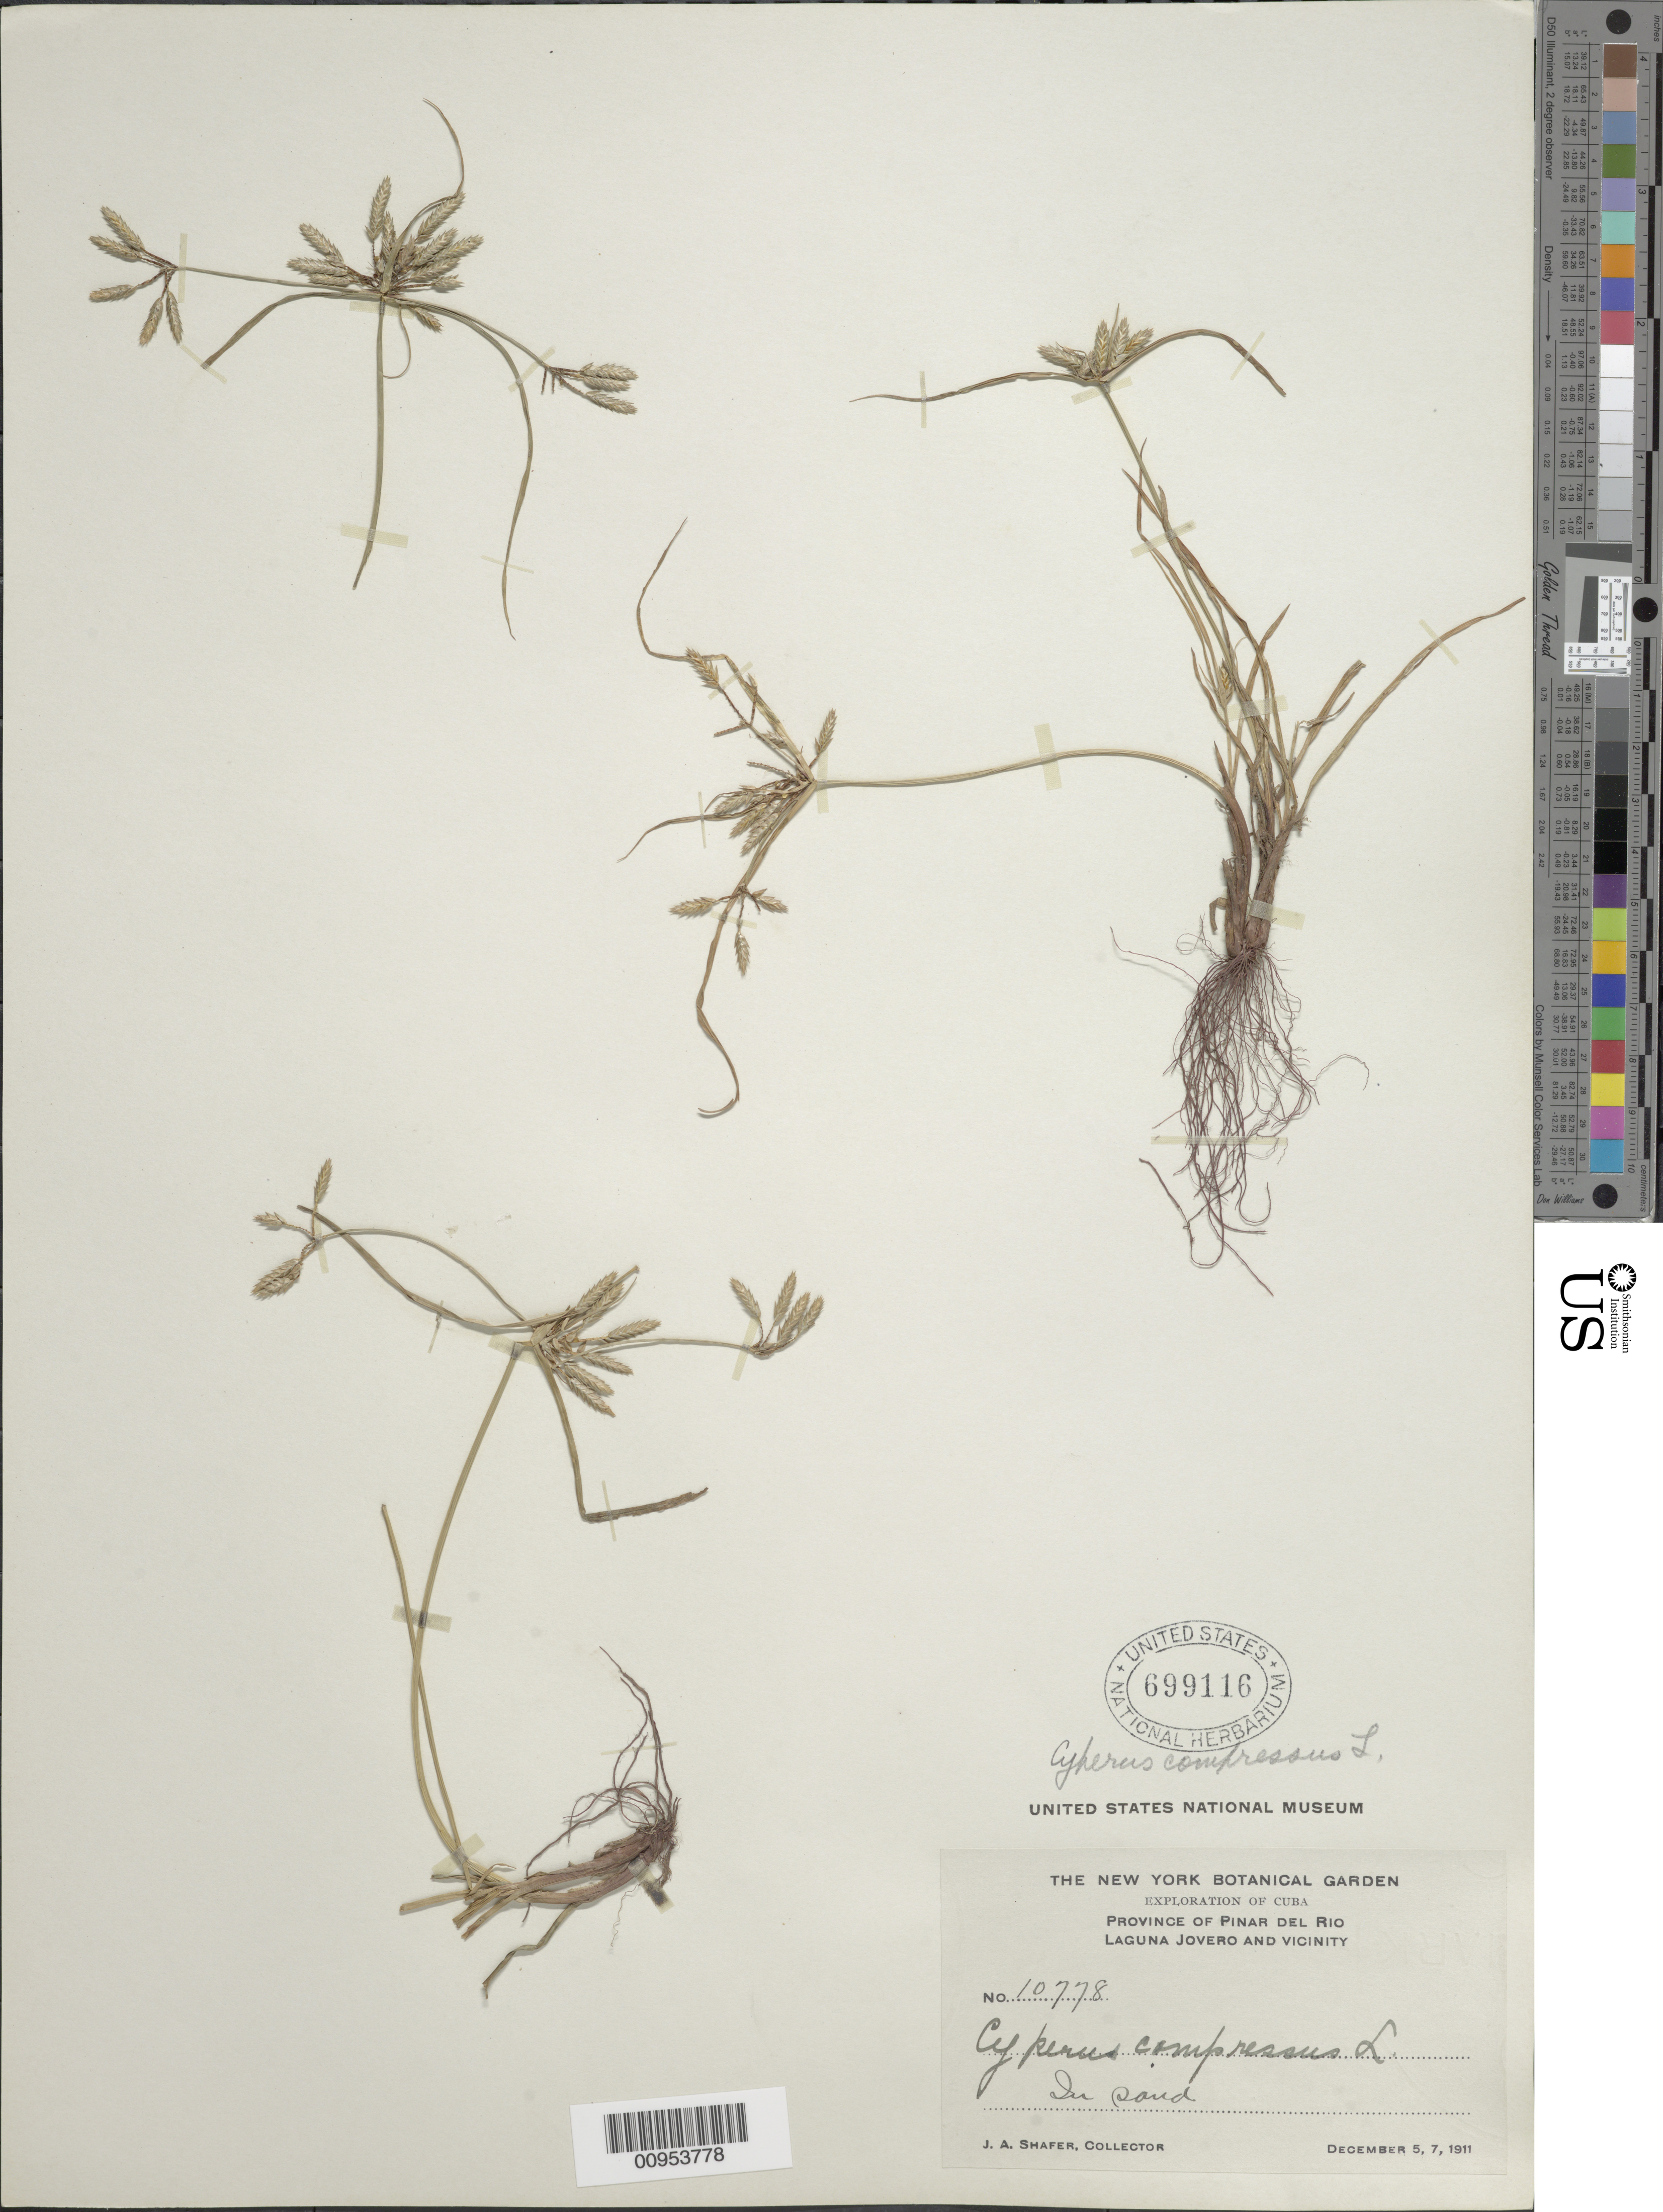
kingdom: Plantae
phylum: Tracheophyta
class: Liliopsida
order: Poales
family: Cyperaceae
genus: Cyperus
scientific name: Cyperus compressus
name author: L.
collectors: J. A. Shafer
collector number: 10778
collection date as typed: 05 Dec 1911 to 07 Dec 1911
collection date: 1911-12-05/1911-12-07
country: Cuba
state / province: Pinar del Rio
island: Cuba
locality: Laguna Jovero and vicinity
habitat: In sand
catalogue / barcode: US 699116